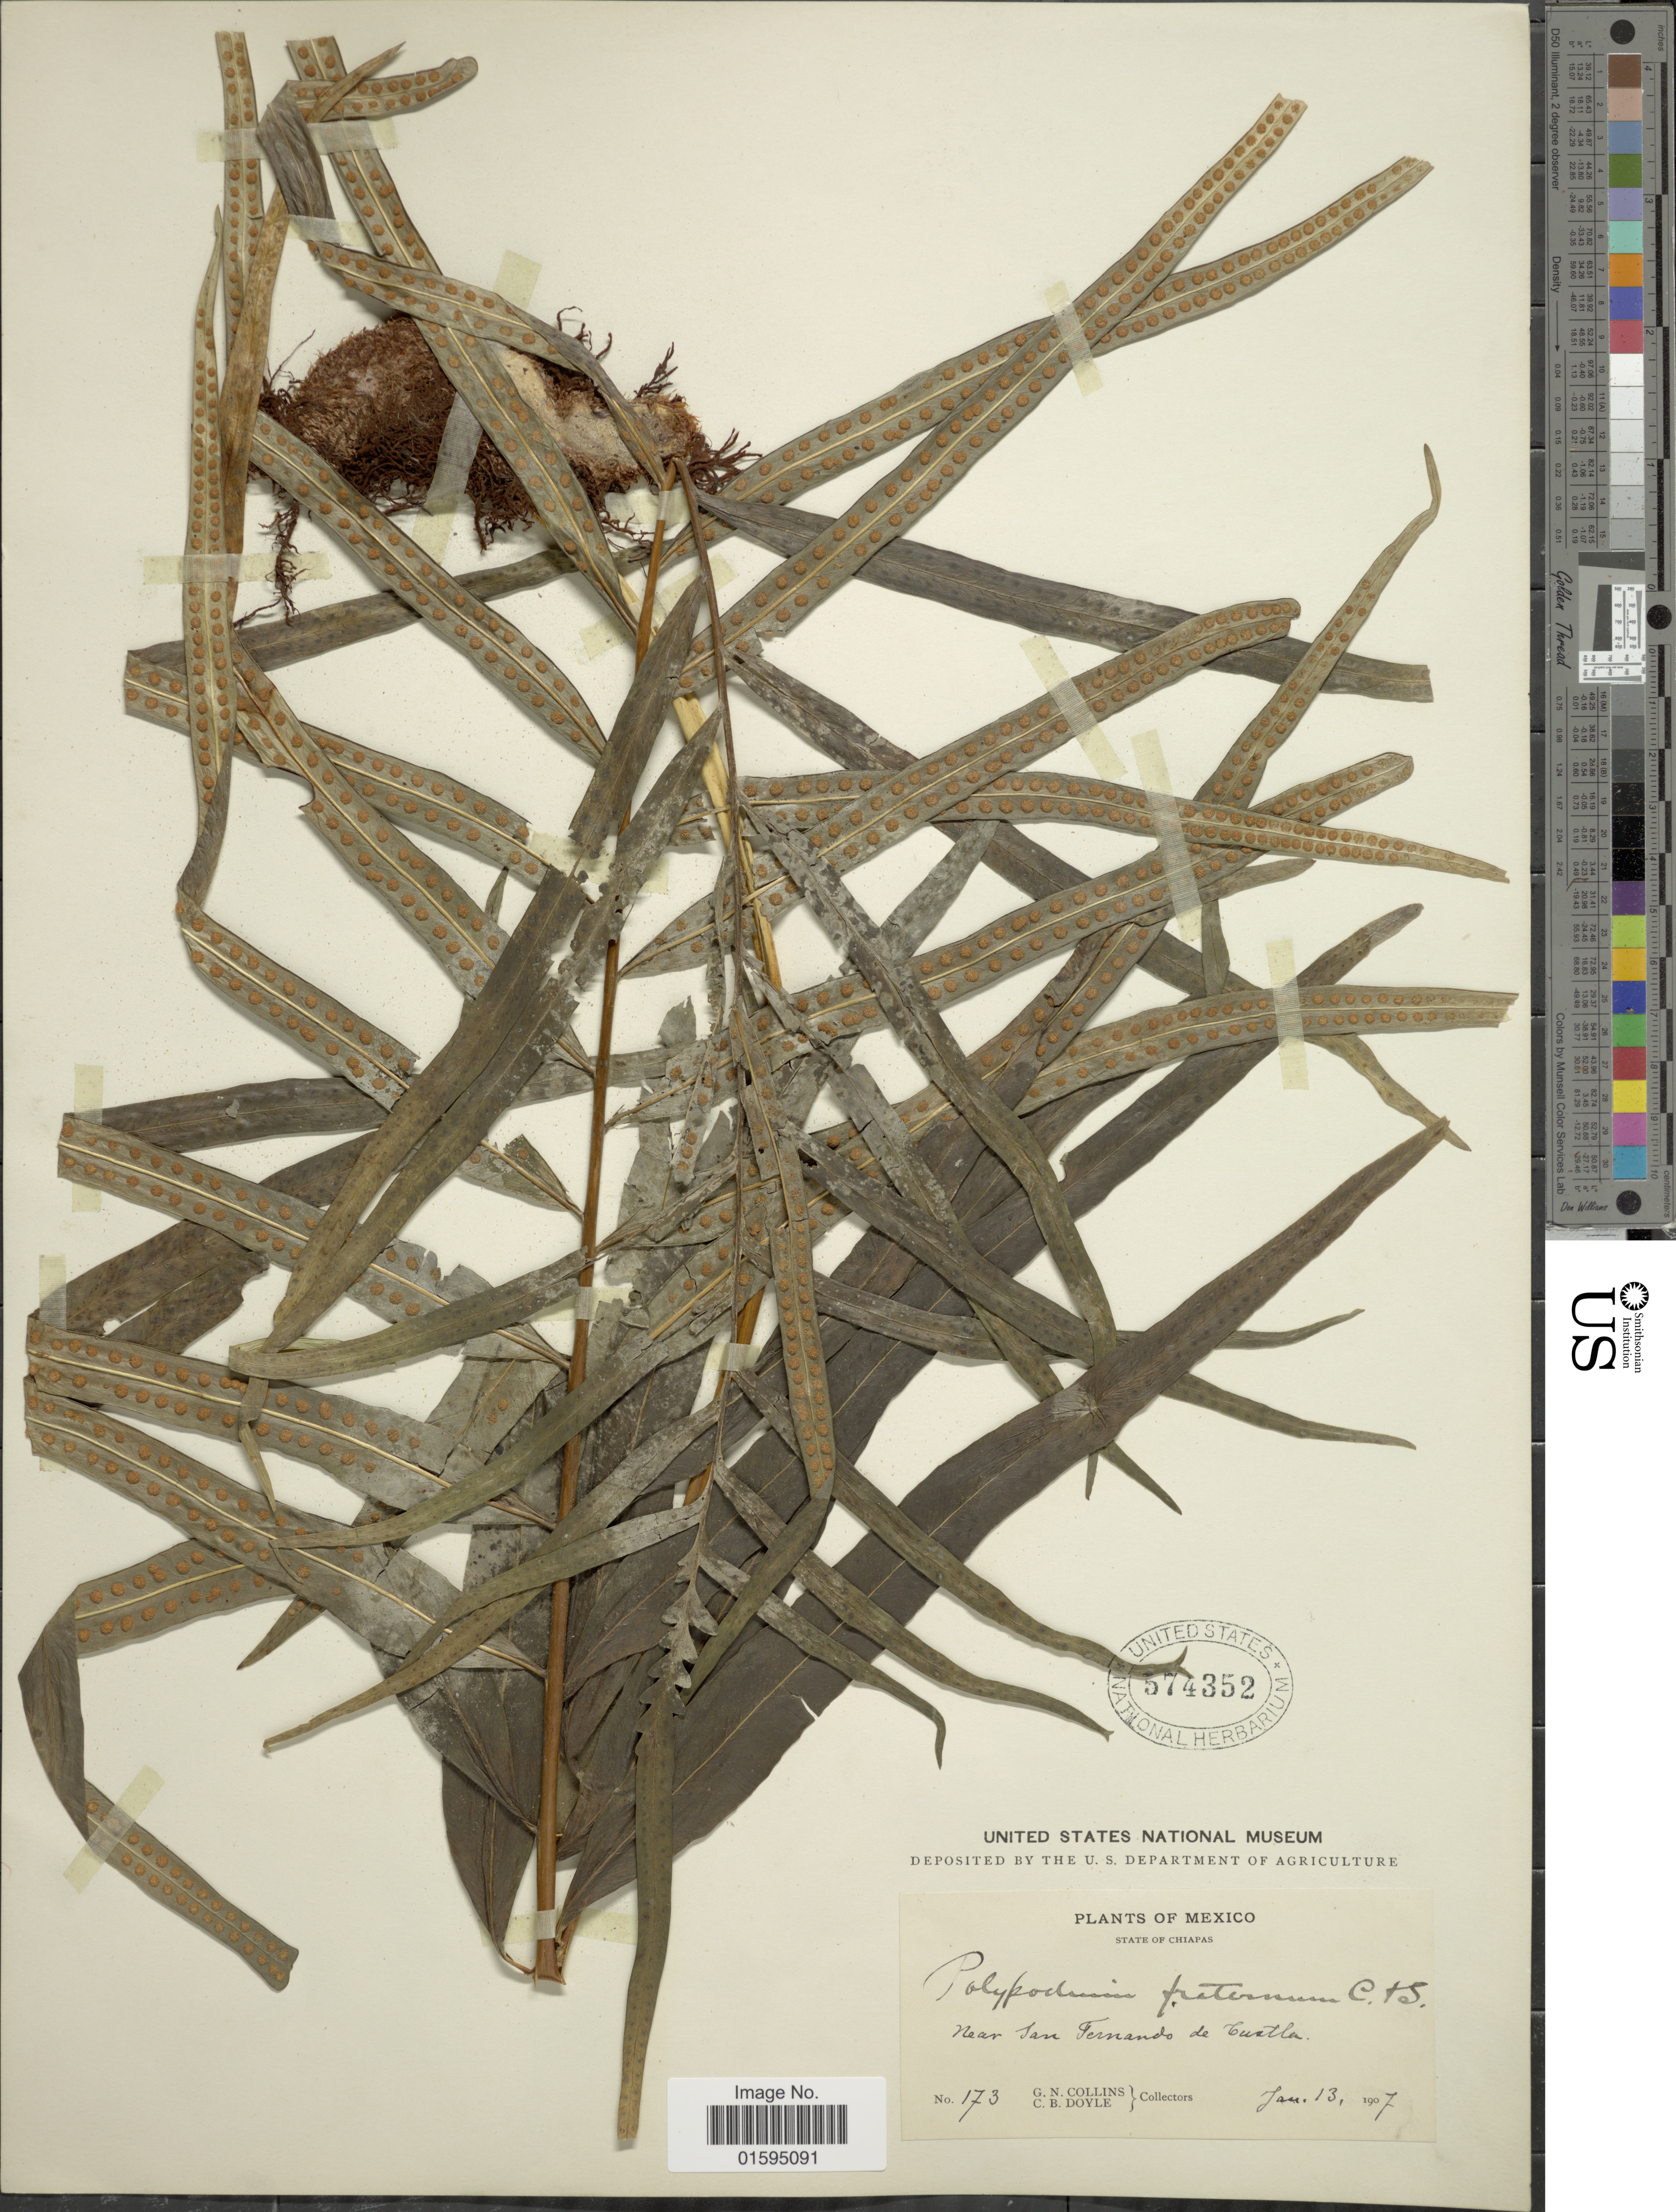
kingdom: Plantae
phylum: Tracheophyta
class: Polypodiopsida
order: Polypodiales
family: Polypodiaceae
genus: Polypodium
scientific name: Polypodium fraternum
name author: Schltdl. & Cham.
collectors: G. Collins & C. Doyle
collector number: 173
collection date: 1907-01-13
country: Mexico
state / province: Chiapas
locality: Near San Fernando de Cuxtla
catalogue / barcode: US 574352